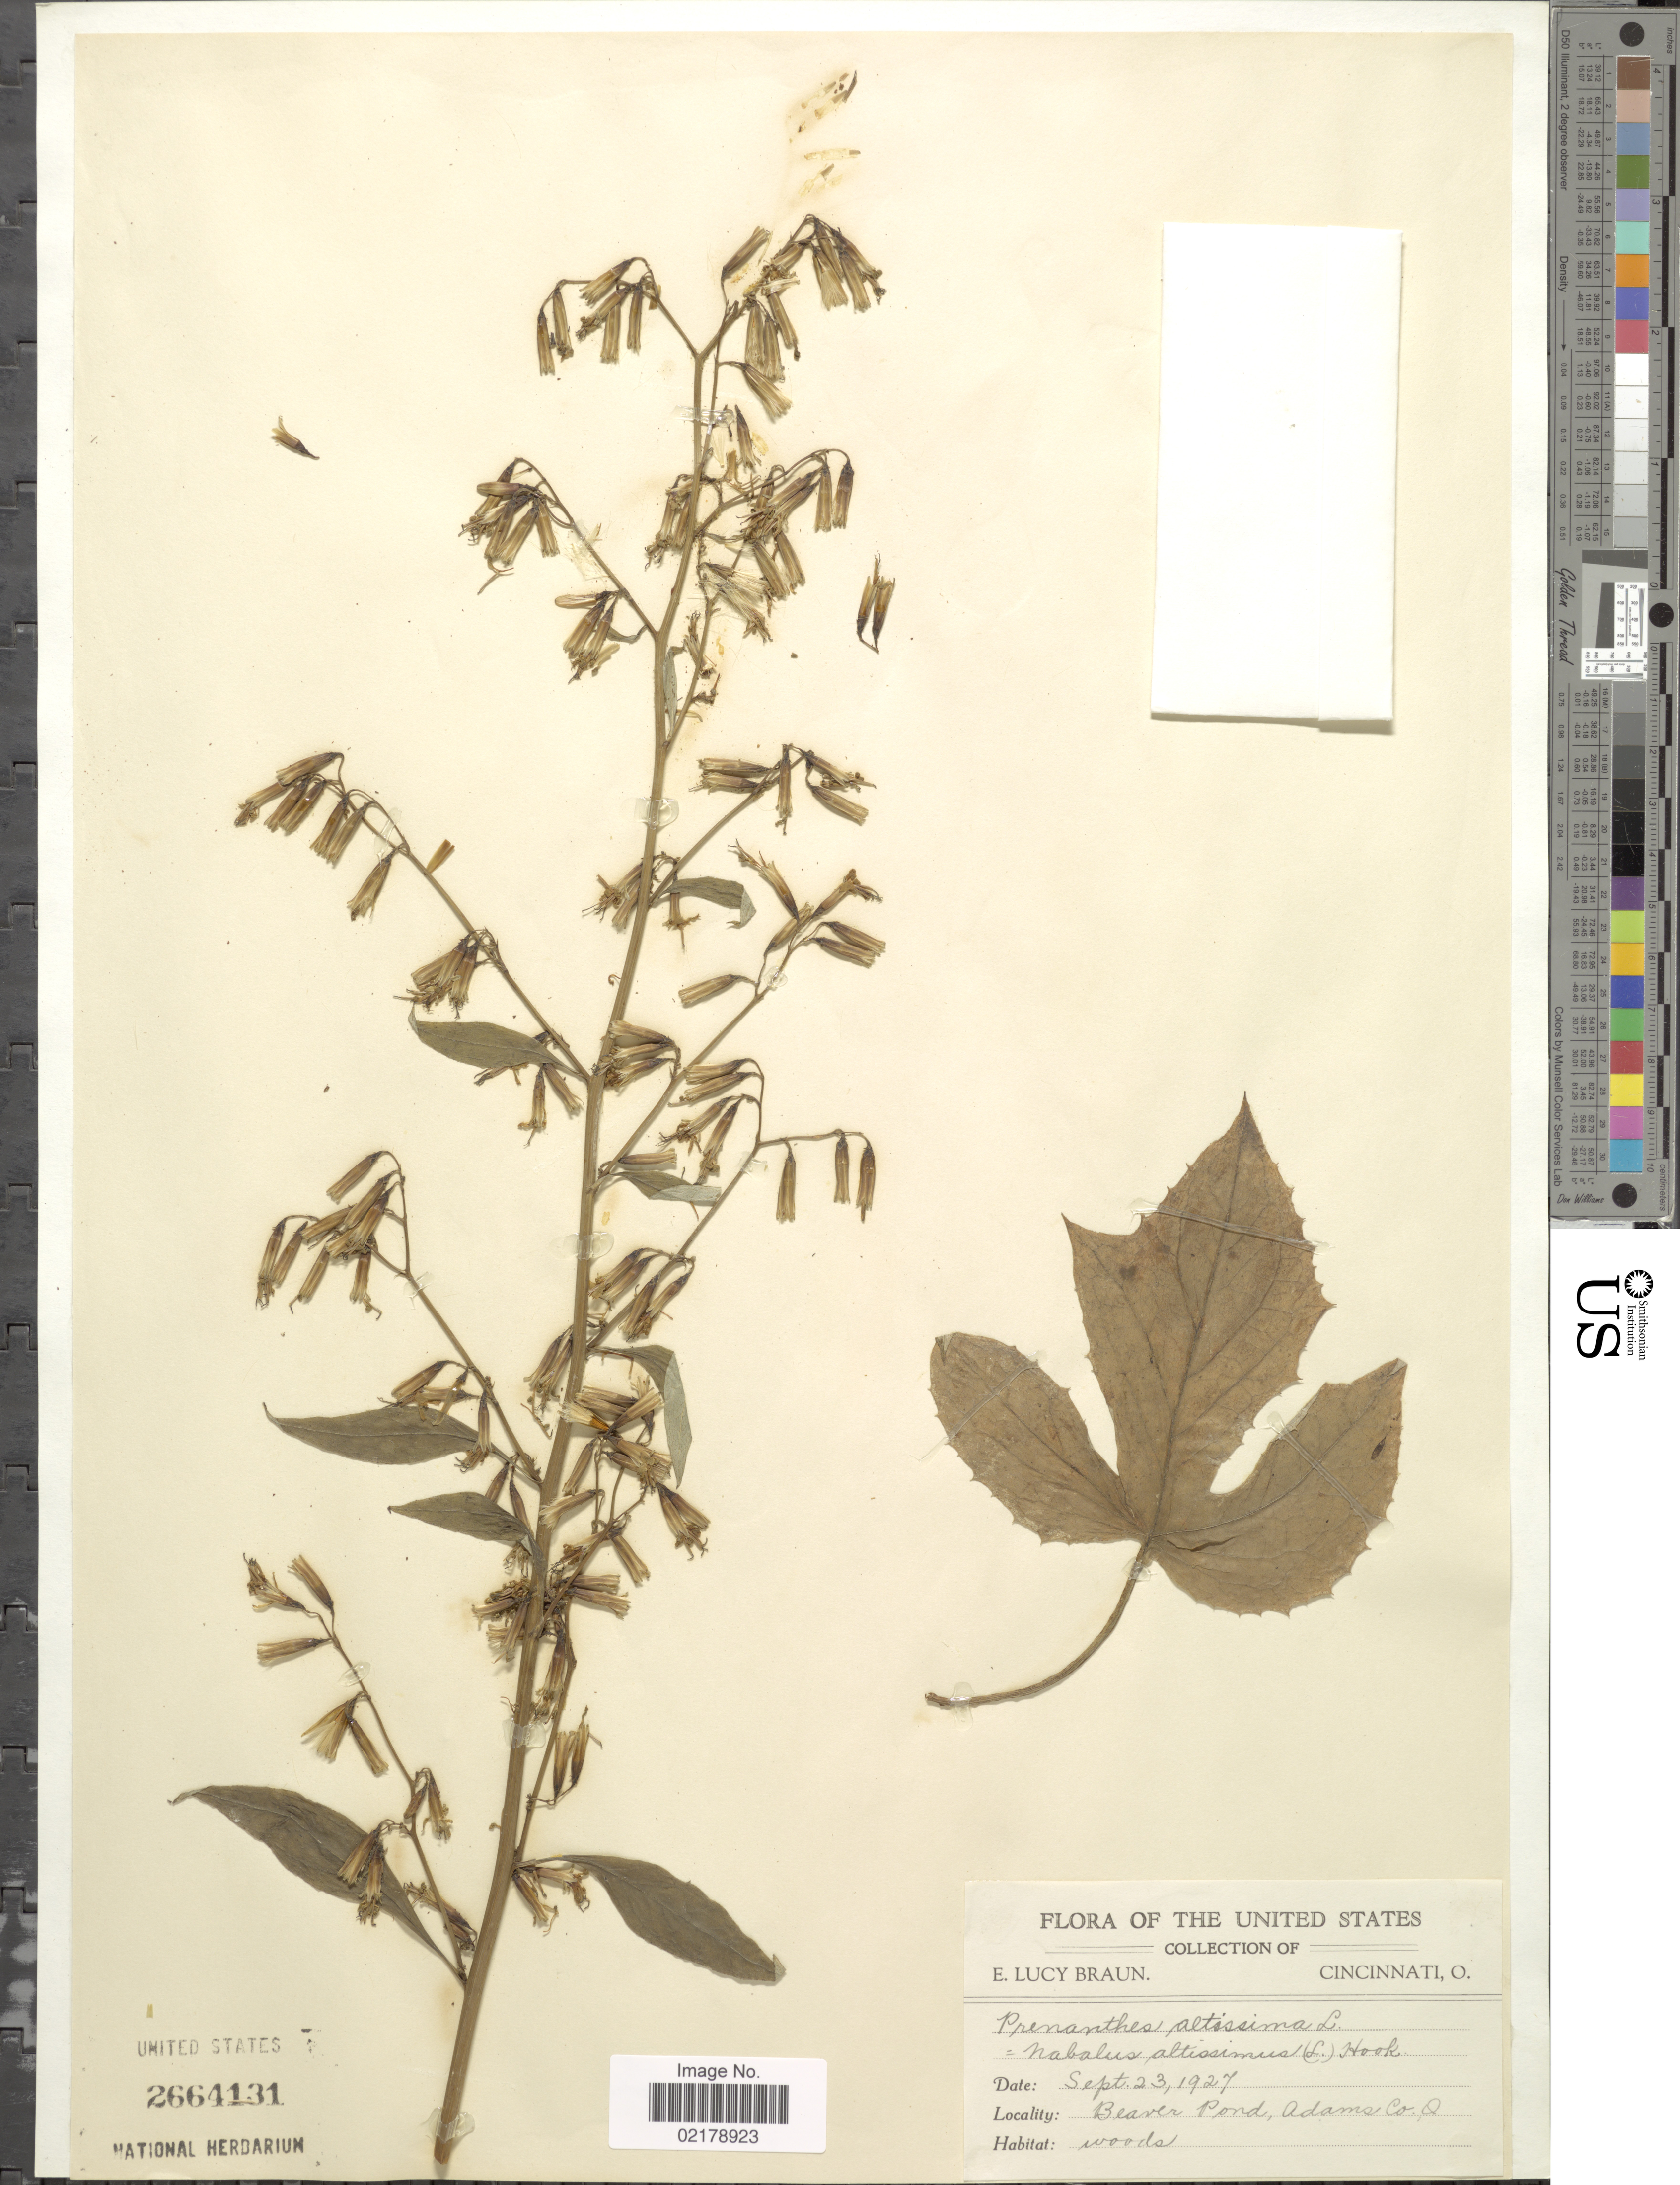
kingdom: Plantae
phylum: Tracheophyta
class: Magnoliopsida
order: Asterales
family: Asteraceae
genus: Nabalus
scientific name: Nabalus altissimus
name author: (L.) Hook.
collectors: E. L. Braun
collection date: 1927-09-23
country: United States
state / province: Ohio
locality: Beaver Pond, Adams Co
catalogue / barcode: US 2664131